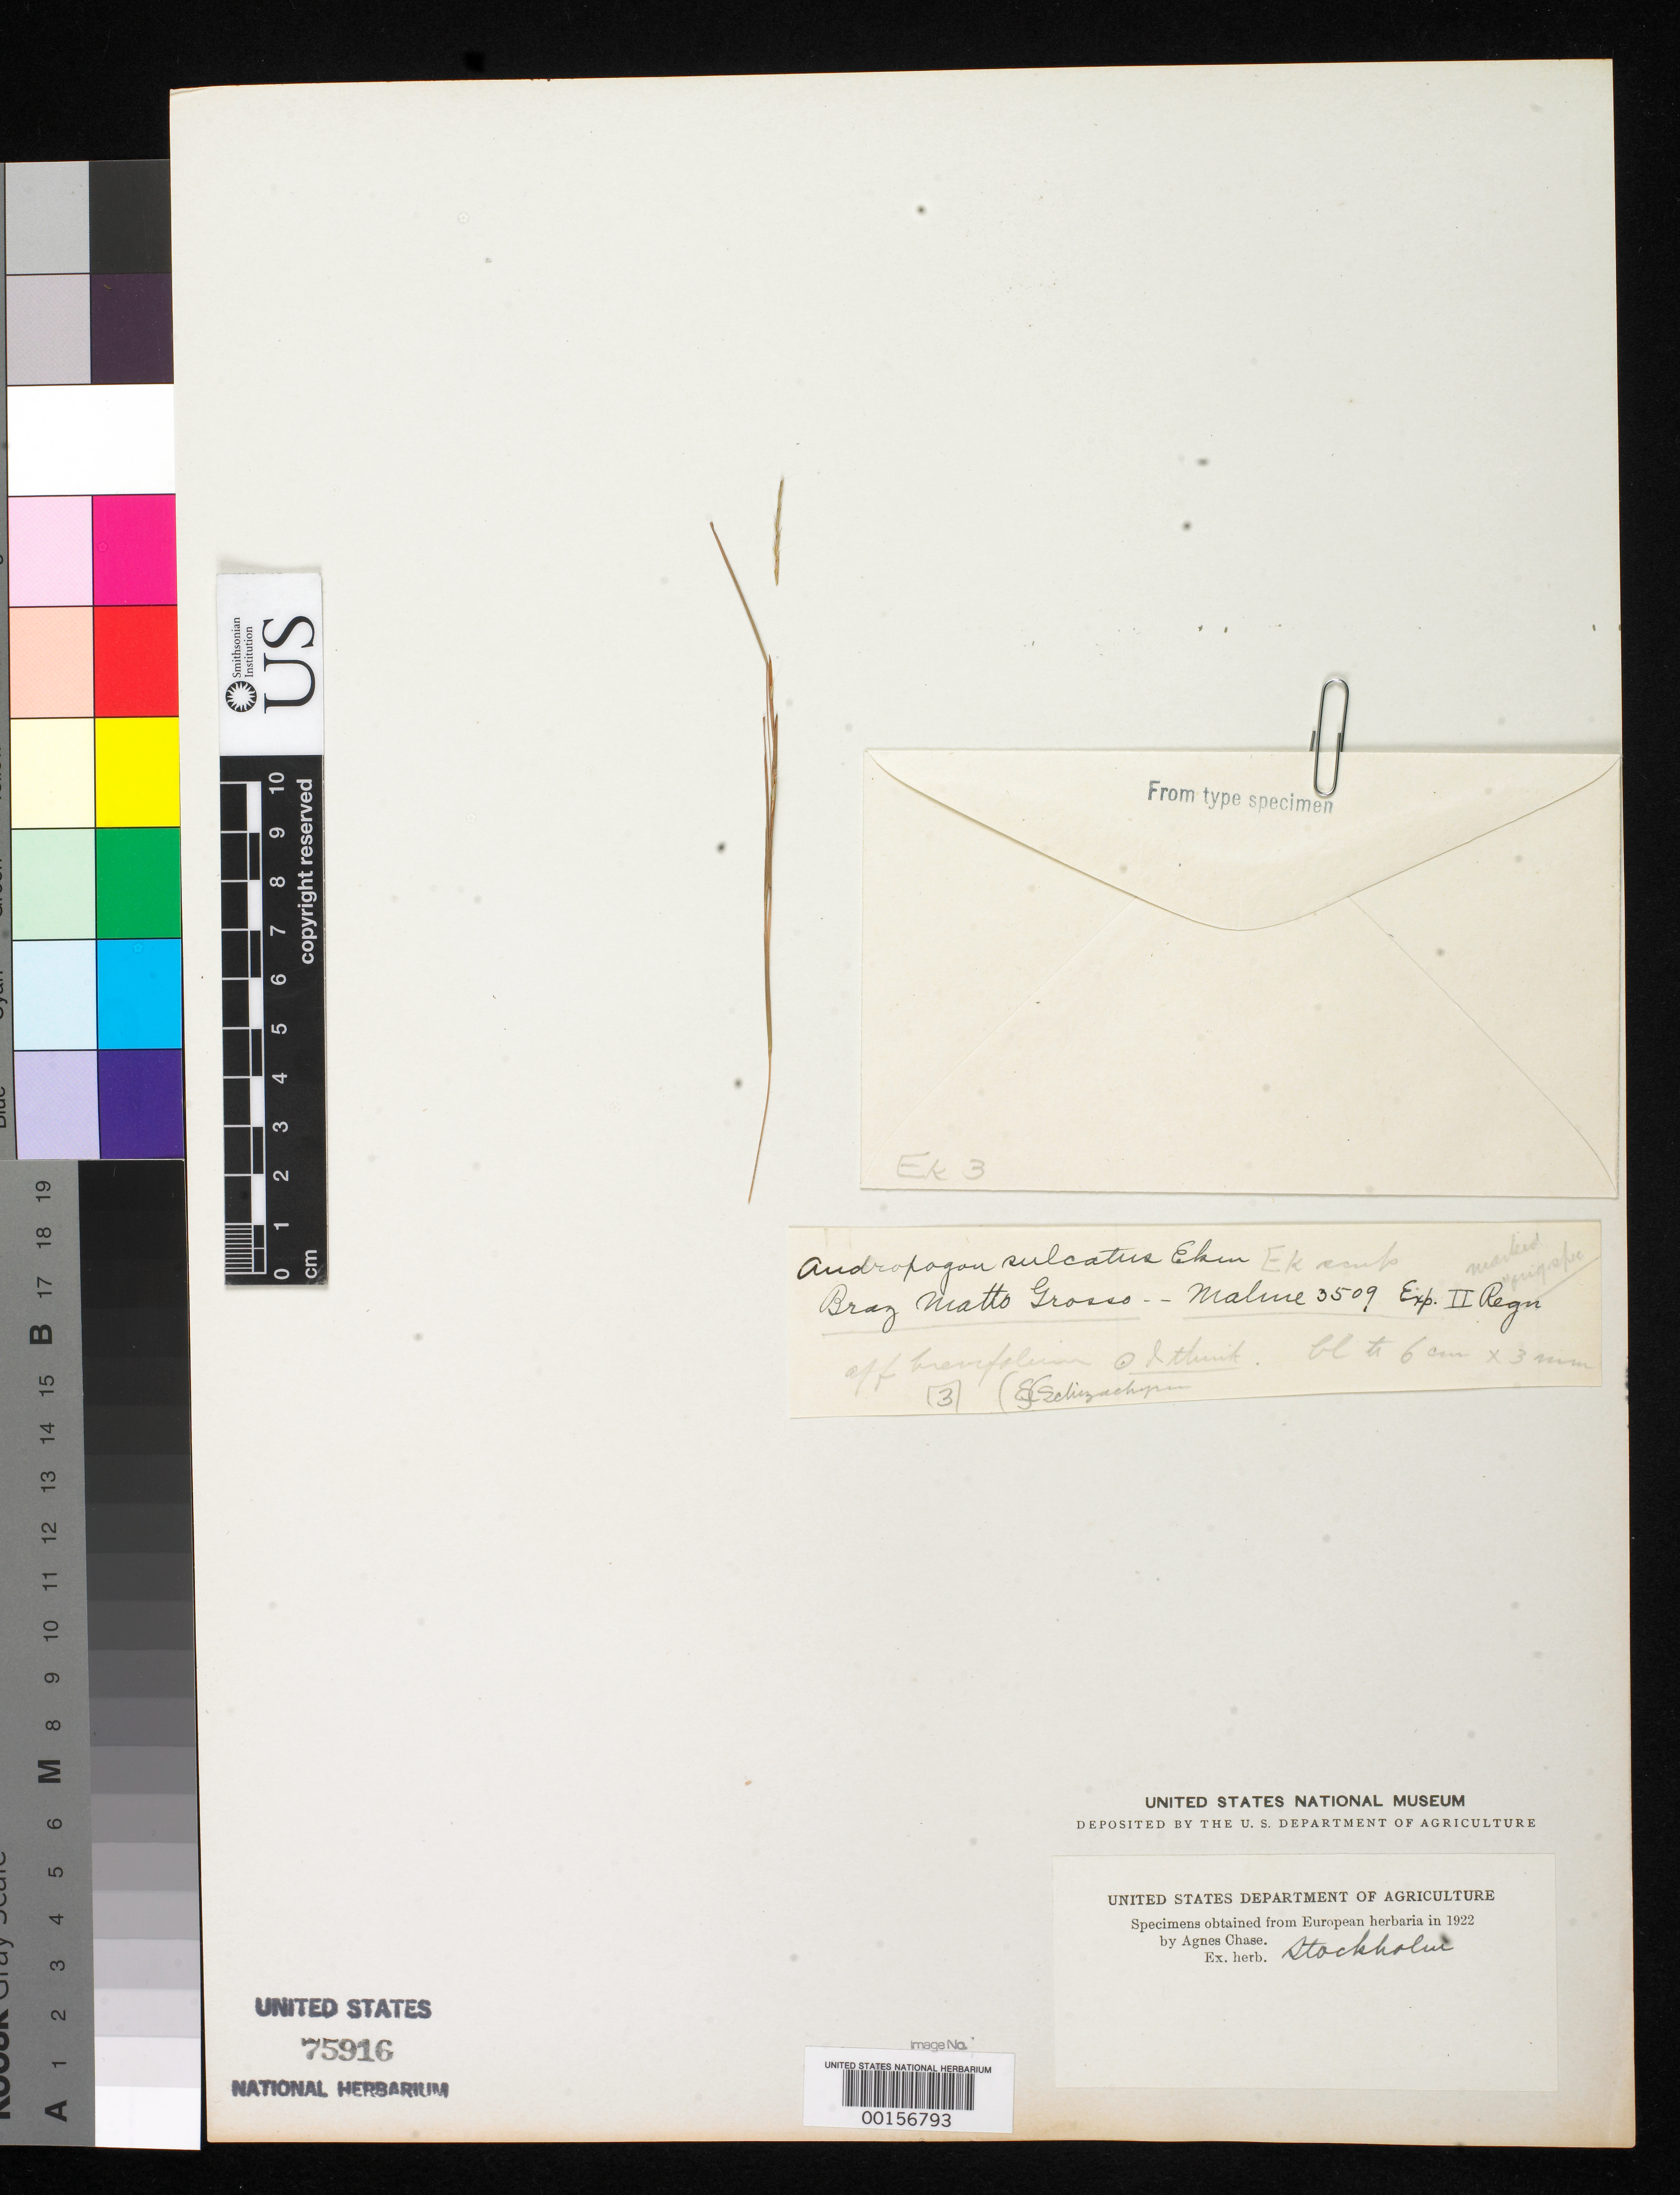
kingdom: Plantae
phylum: Tracheophyta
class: Liliopsida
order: Poales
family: Poaceae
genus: Andropogon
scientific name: Andropogon sulcatus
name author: Ekman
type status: Isotype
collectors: G. O. A. Malme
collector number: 3509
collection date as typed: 28 --- 1903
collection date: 1903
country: Brazil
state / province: Mato Grosso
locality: Cuiaba, in Campo Uliginoso.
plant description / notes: Fragmentary material of type collection ex herb. Stockholm. Contains infl. and leaf fragments.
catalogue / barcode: US 75916